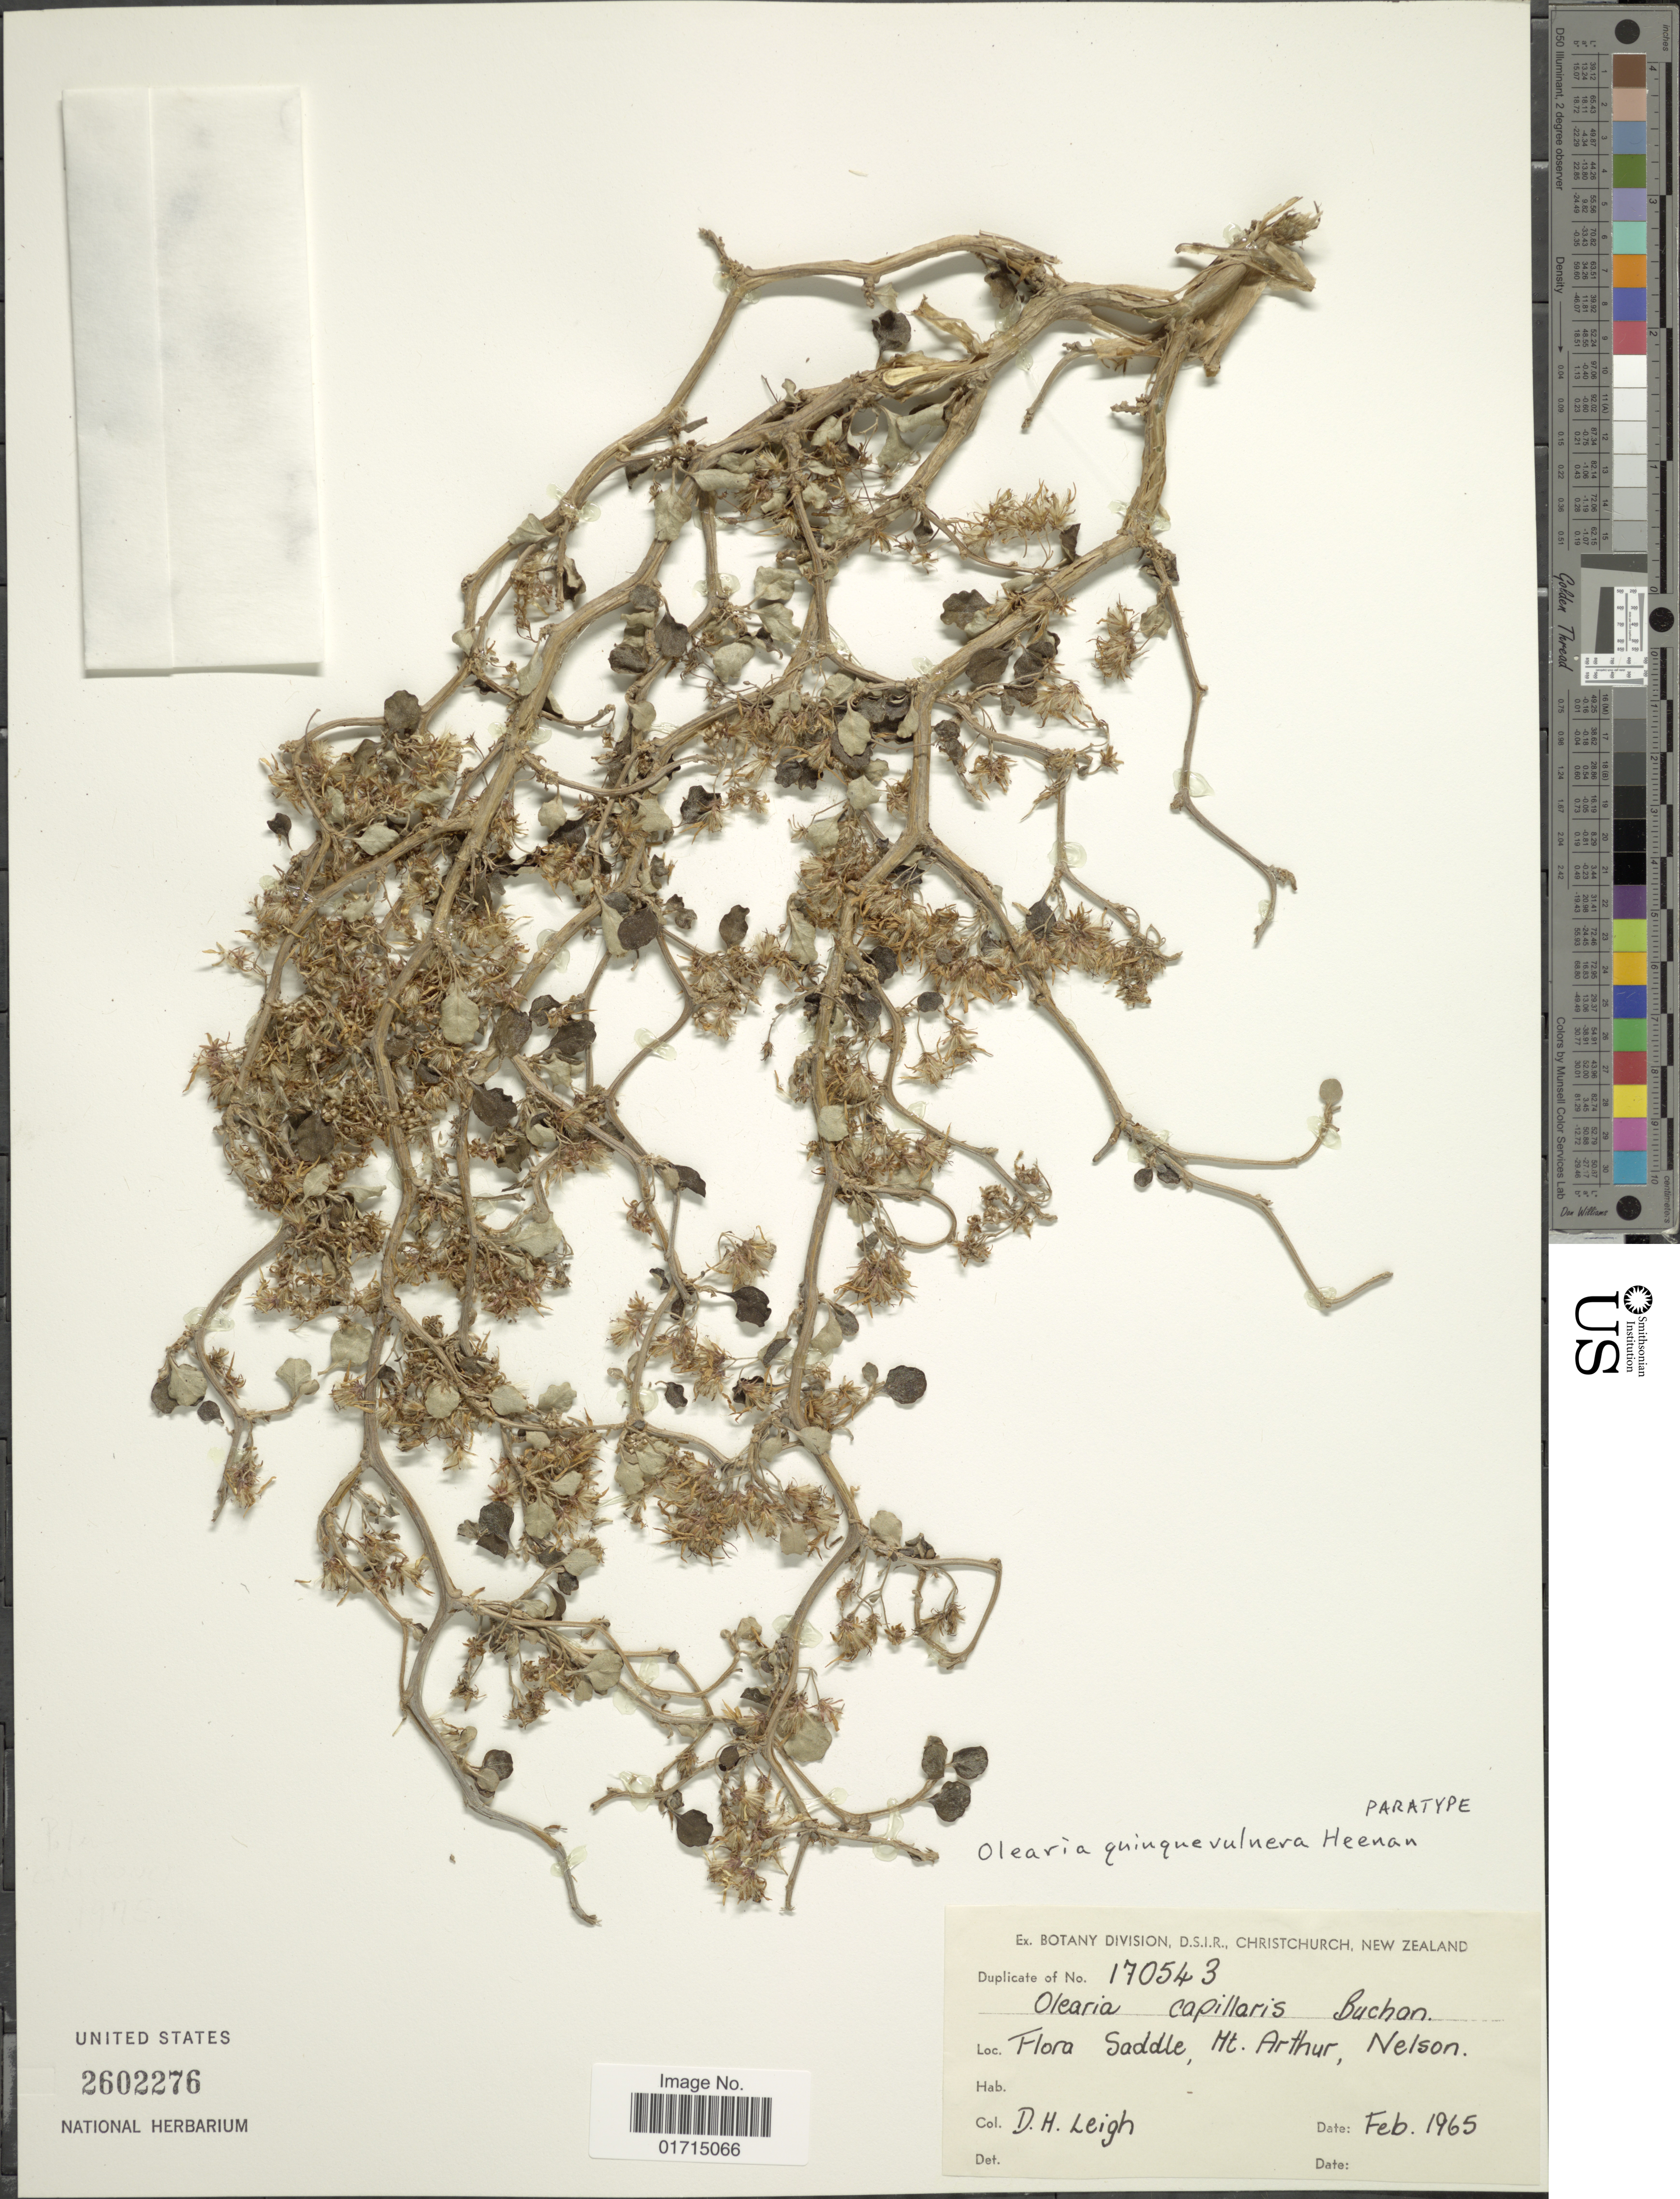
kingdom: Plantae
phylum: Tracheophyta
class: Magnoliopsida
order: Asterales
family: Asteraceae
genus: Olearia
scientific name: Olearia quinquevulnera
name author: Heenan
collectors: D. Leigh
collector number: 170543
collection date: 1965-02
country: New Zealand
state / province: Nelson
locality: Saddle, Mt. Arthur, Nelson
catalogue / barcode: US 2602276